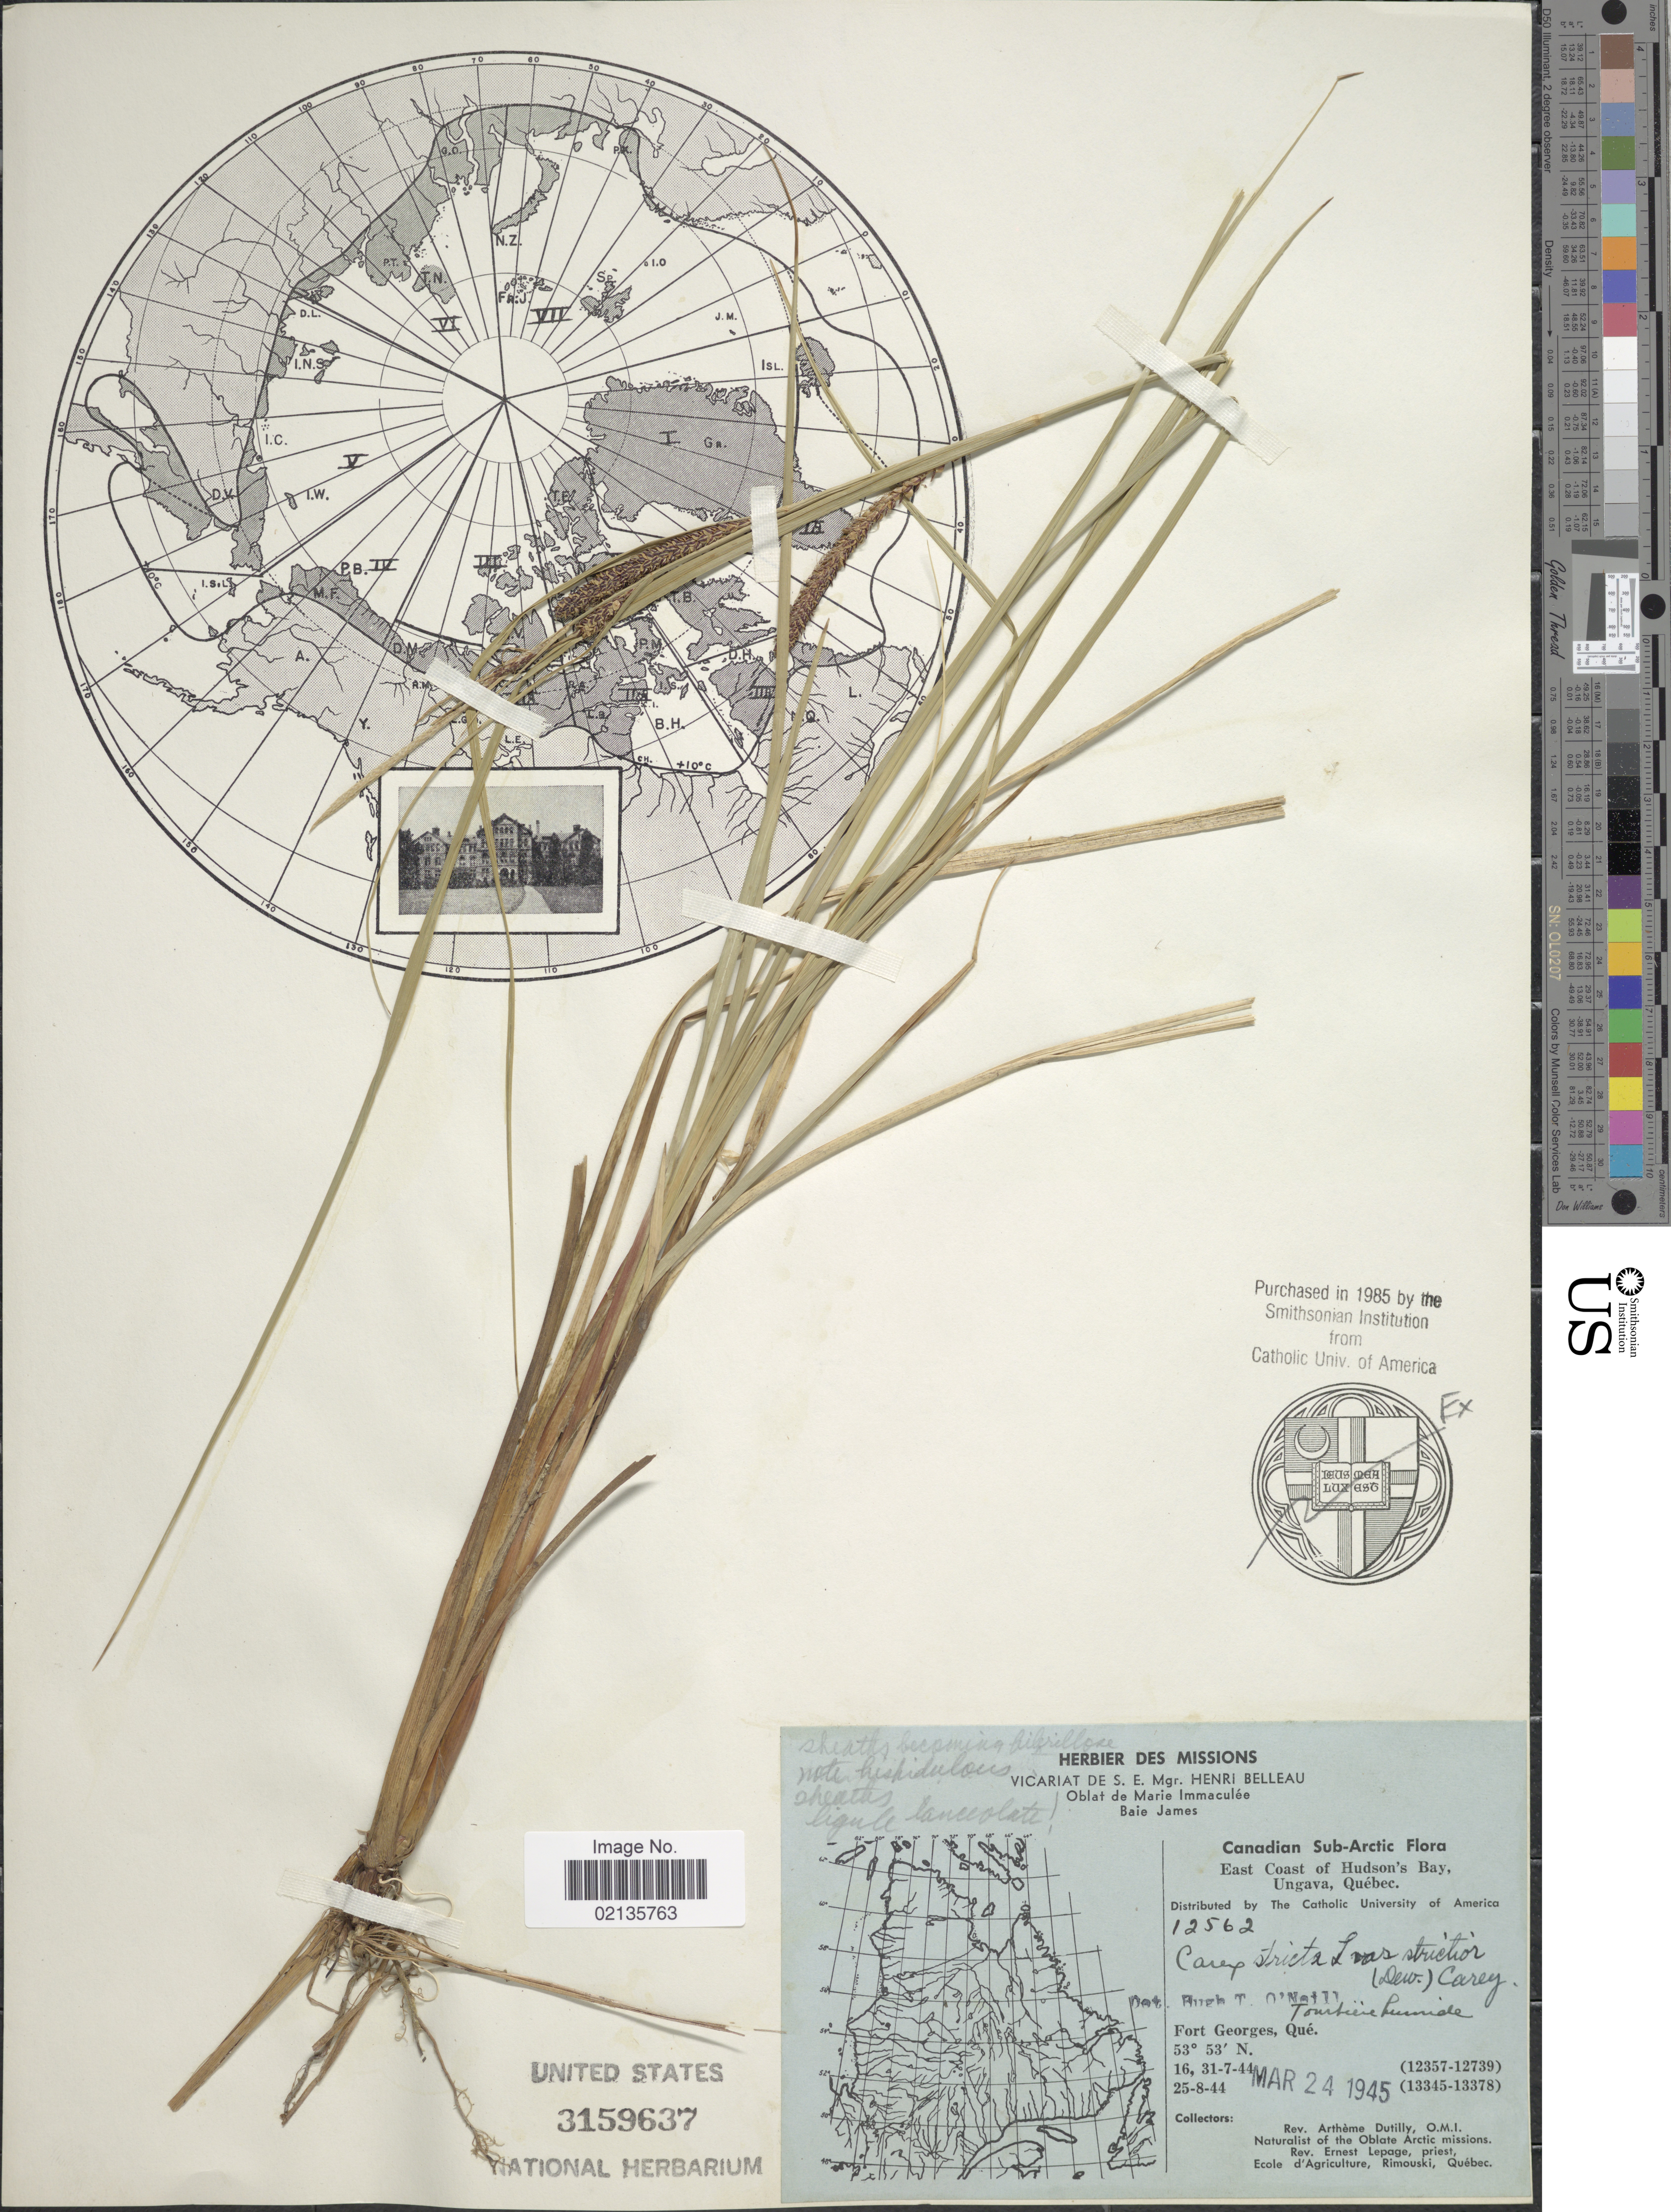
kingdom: Plantae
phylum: Tracheophyta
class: Liliopsida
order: Poales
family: Cyperaceae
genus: Carex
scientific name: Carex stricta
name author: Lam.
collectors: A. Dutilly & E. Lepage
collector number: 12562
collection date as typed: Transcribed d/m/y: 16/7/44 to 25/8/44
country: Canada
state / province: Quebec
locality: Canadian Sub-Arctic, East Coast of Hudson's Bay, Ungava, Fort Georges, Que.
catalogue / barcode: US 3159637